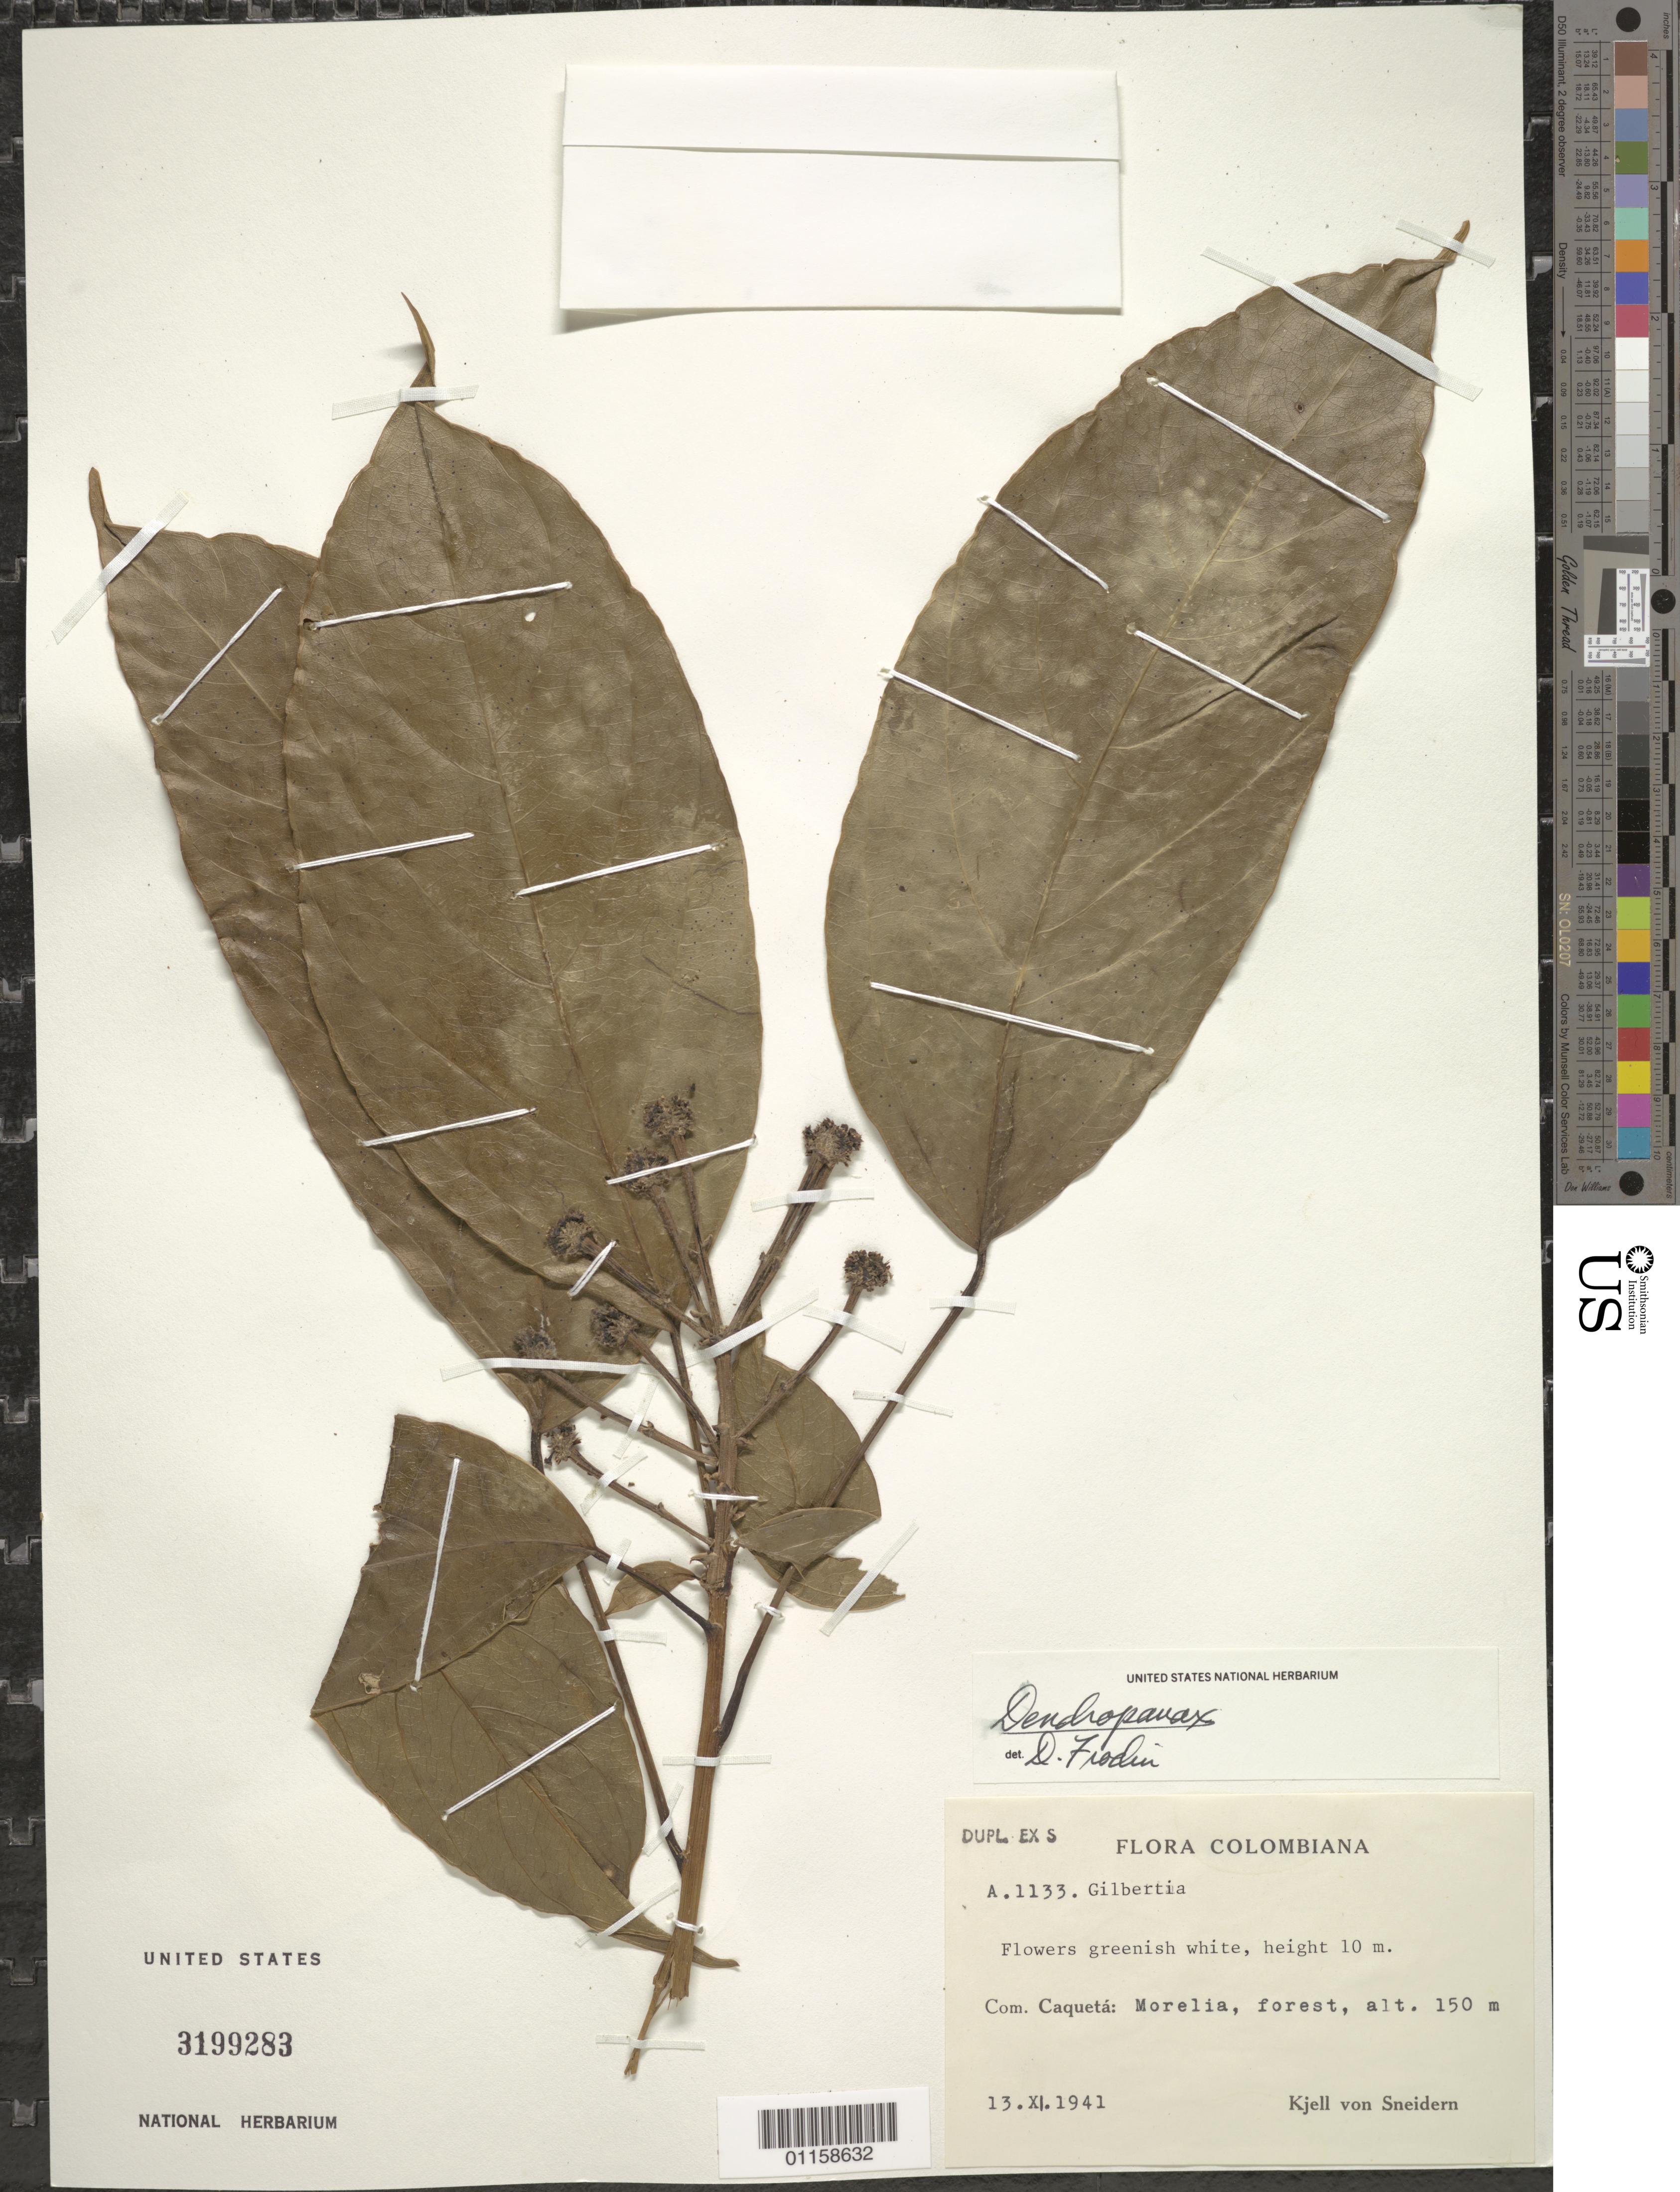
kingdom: Plantae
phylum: Tracheophyta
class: Magnoliopsida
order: Apiales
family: Araliaceae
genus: Dendropanax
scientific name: Dendropanax sp.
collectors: K. von Sneidern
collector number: A 1133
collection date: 1941-11-13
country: Colombia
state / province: Caquetá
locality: Morelia.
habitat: Forest.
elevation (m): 150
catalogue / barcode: US 3199283